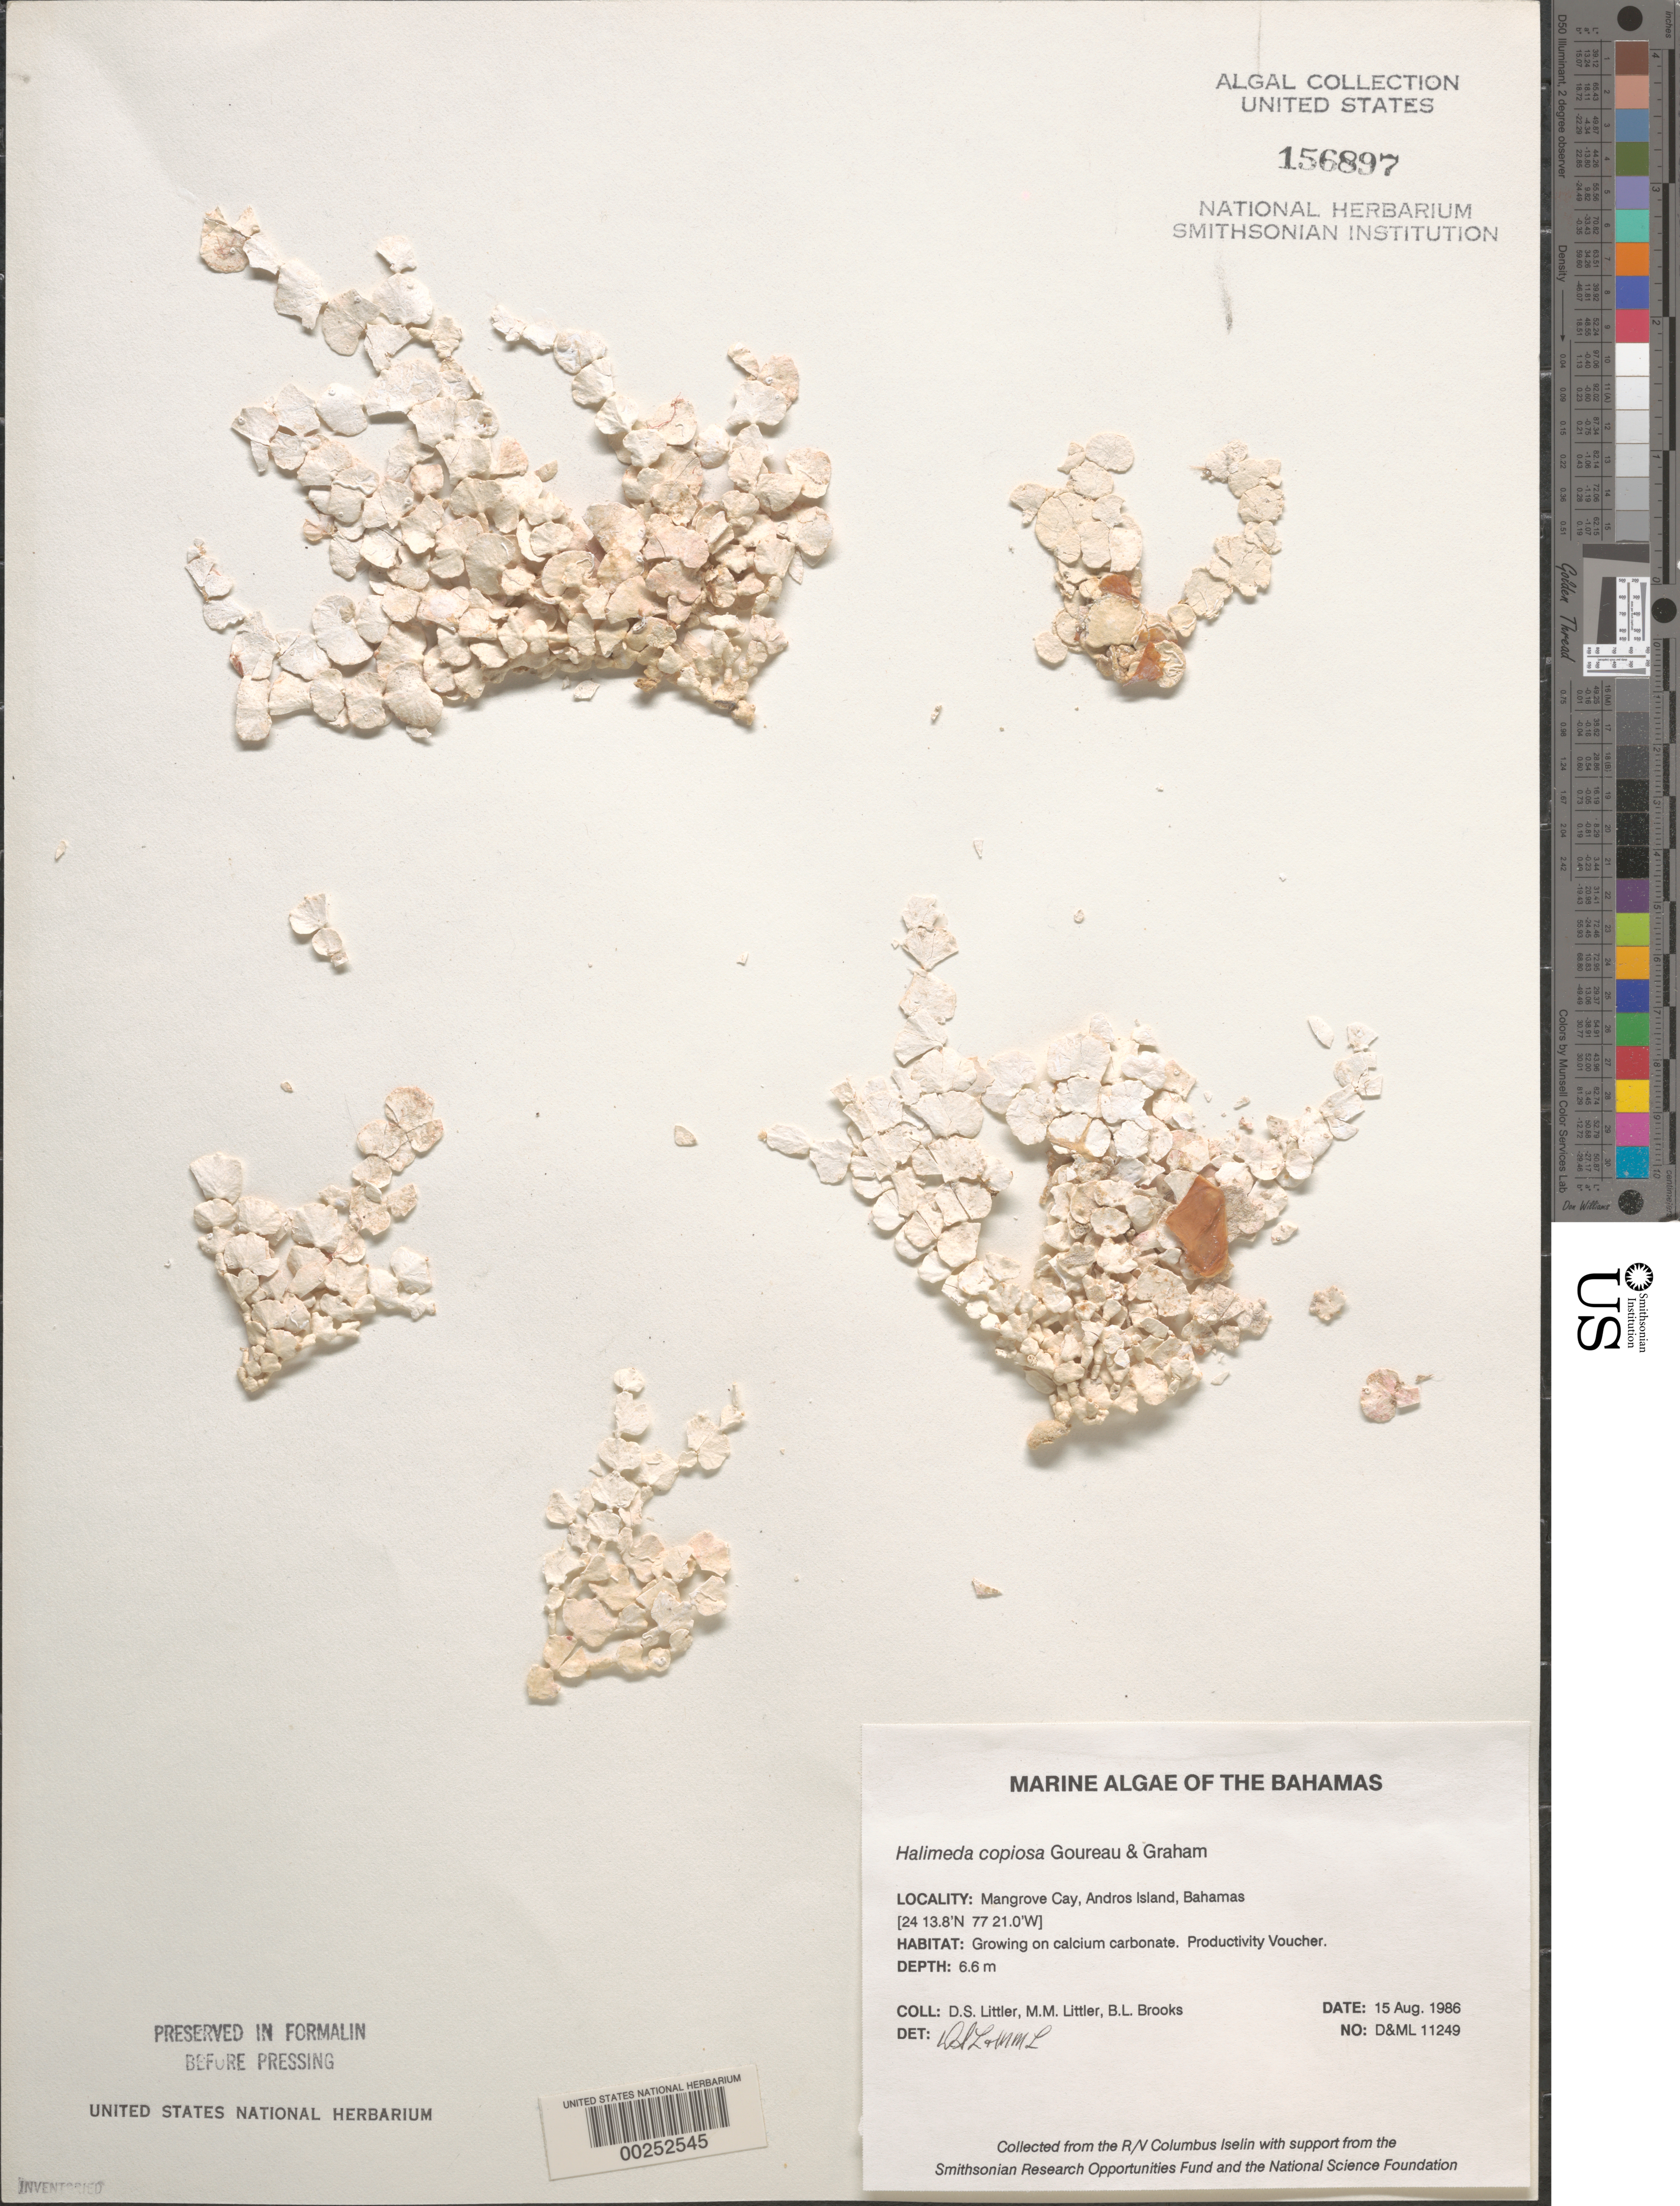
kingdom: Plantae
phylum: Chlorophyta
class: Ulvophyceae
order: Bryopsidales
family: Halimedaceae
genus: Halimeda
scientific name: Halimeda copiosa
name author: Goreau & E.A. Graham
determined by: Littler, D. S.; Littler, M. M.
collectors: D. S. Littler, M. M. Littler & B. Brooks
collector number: D&ML 11249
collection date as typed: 15 Aug 1986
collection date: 1986-08-15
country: Bahamas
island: Mangrove Cay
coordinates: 24 13.8' N, 77 21.0' W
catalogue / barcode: US 156897